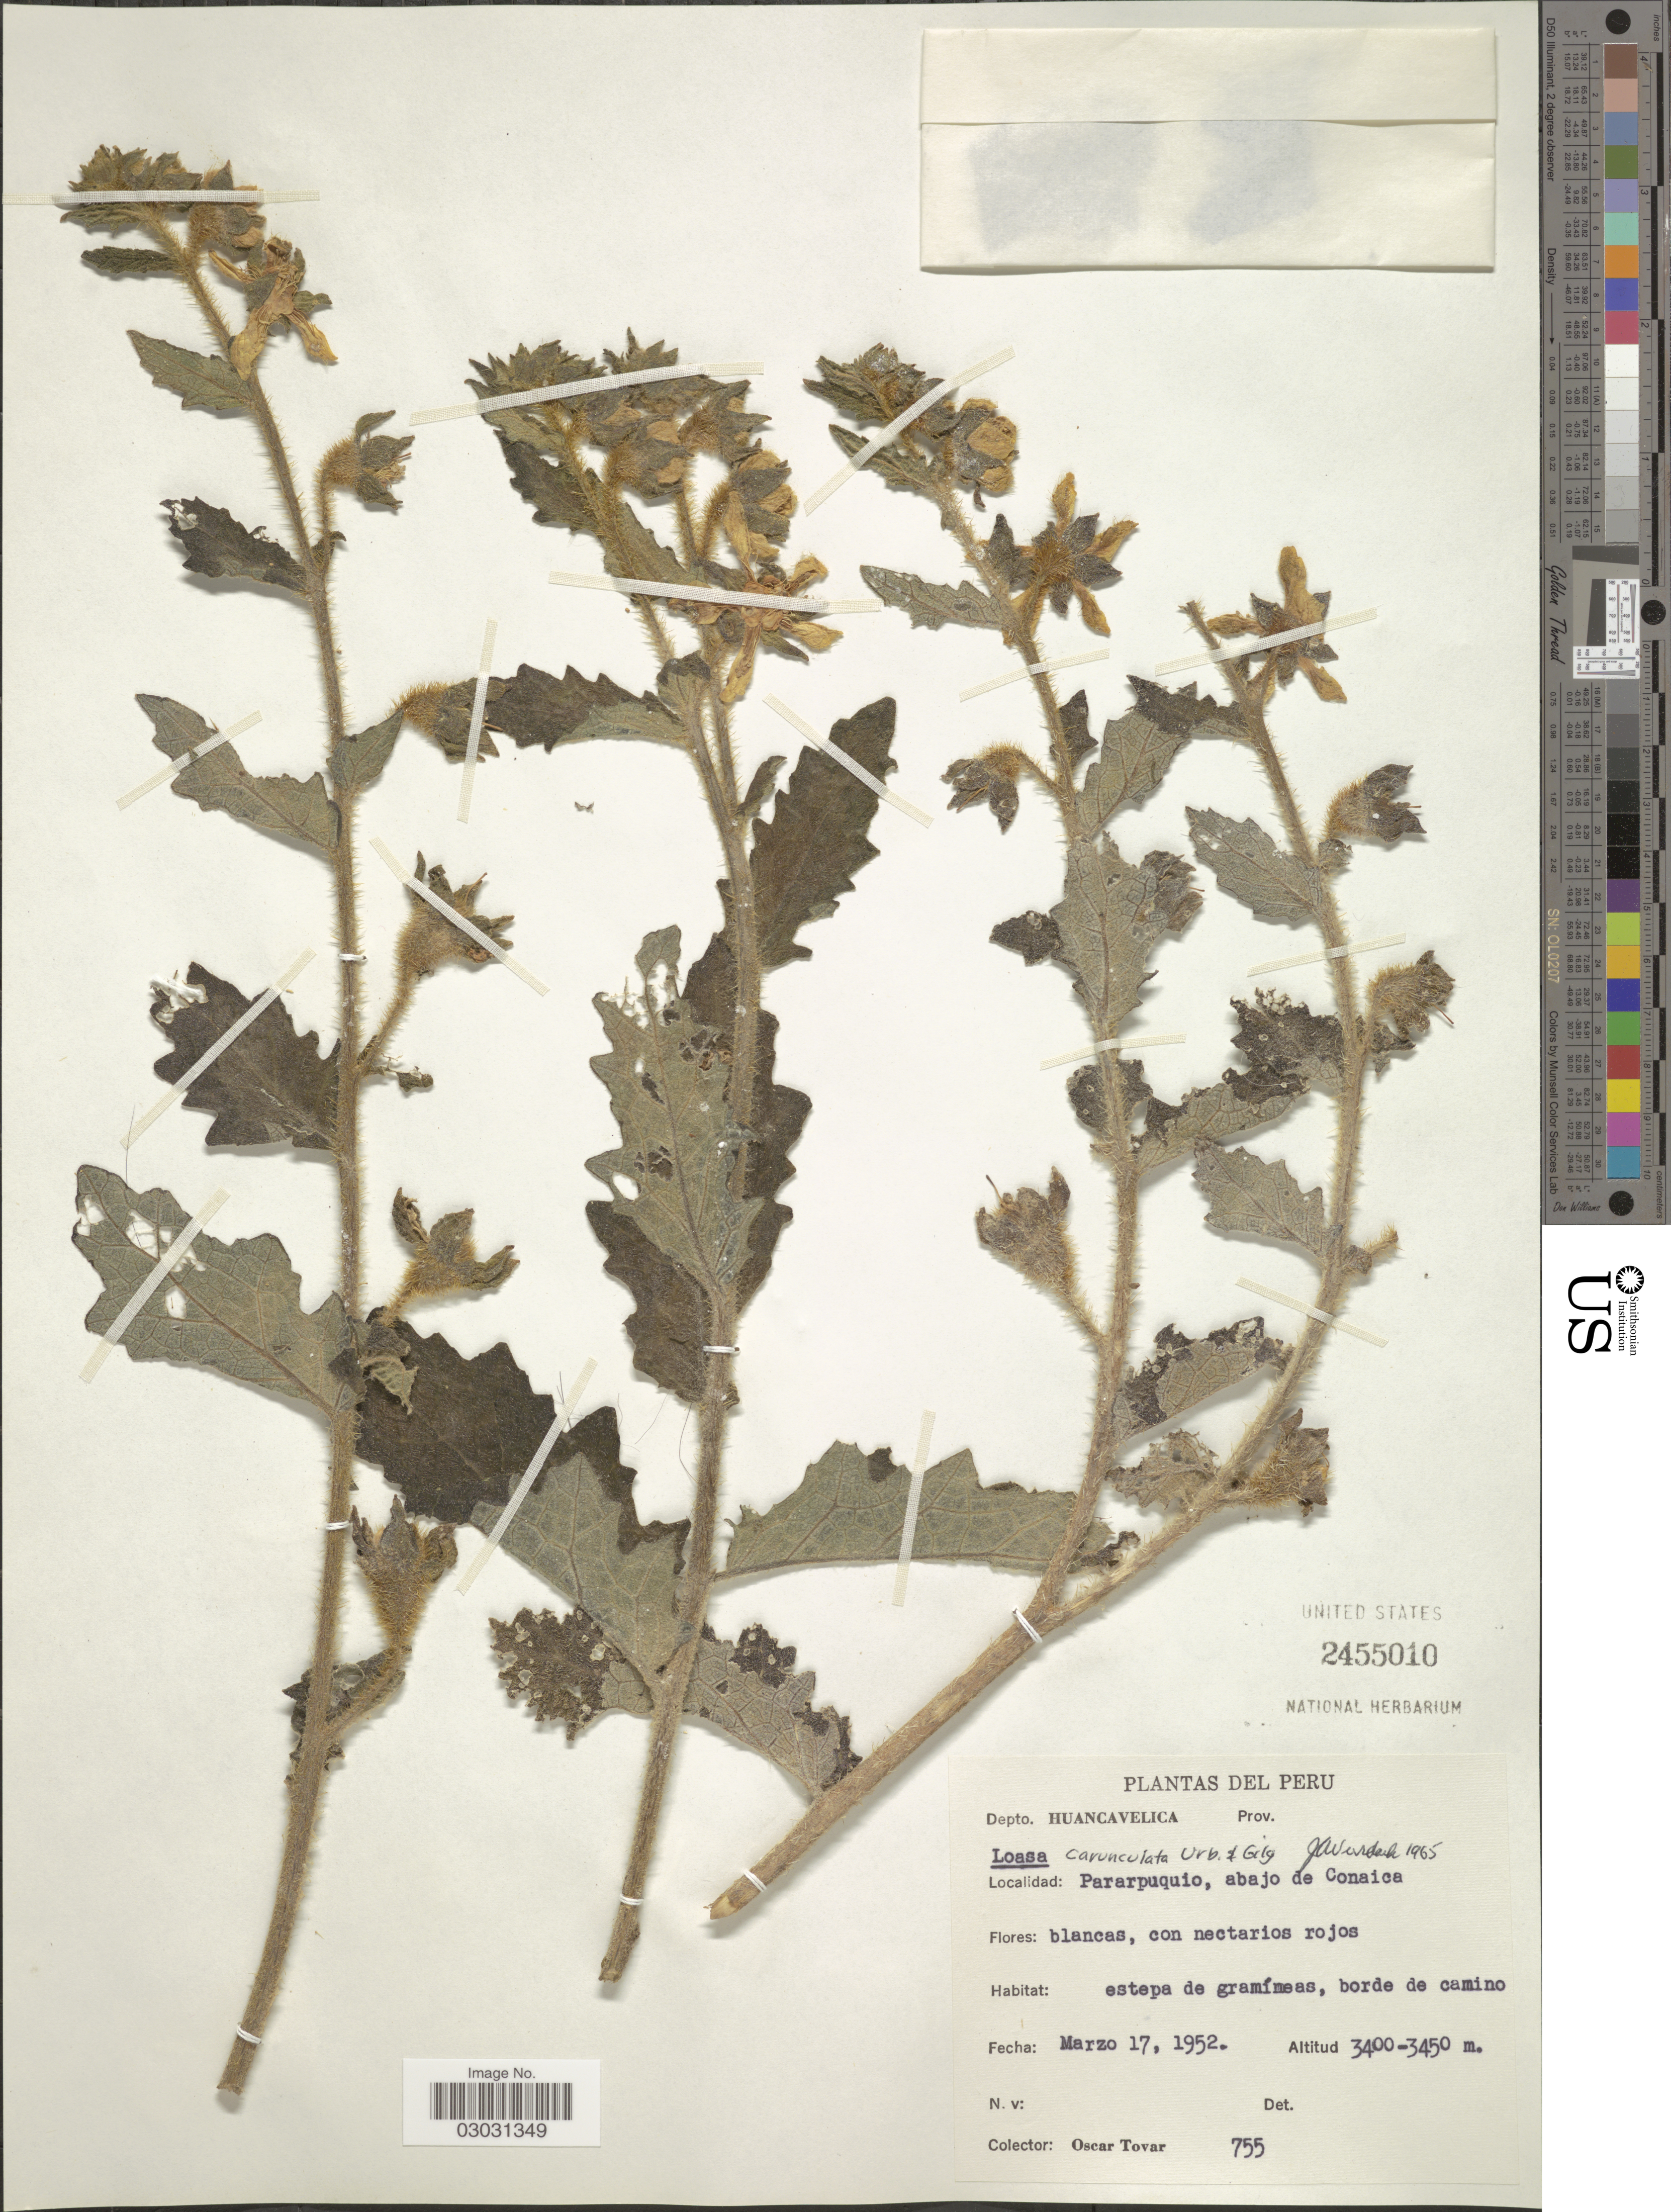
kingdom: Plantae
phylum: Tracheophyta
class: Magnoliopsida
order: Cornales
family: Loasaceae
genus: Nasa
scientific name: Nasa carunculata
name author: (Urb. & Gilg) Weigend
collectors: Ó. Tovar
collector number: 755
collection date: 1952-03-17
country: Peru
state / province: Huancavelica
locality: Depto. Huancavelica. Pararpuquio, abajo de Conaica.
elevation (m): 3400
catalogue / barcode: US 2455010